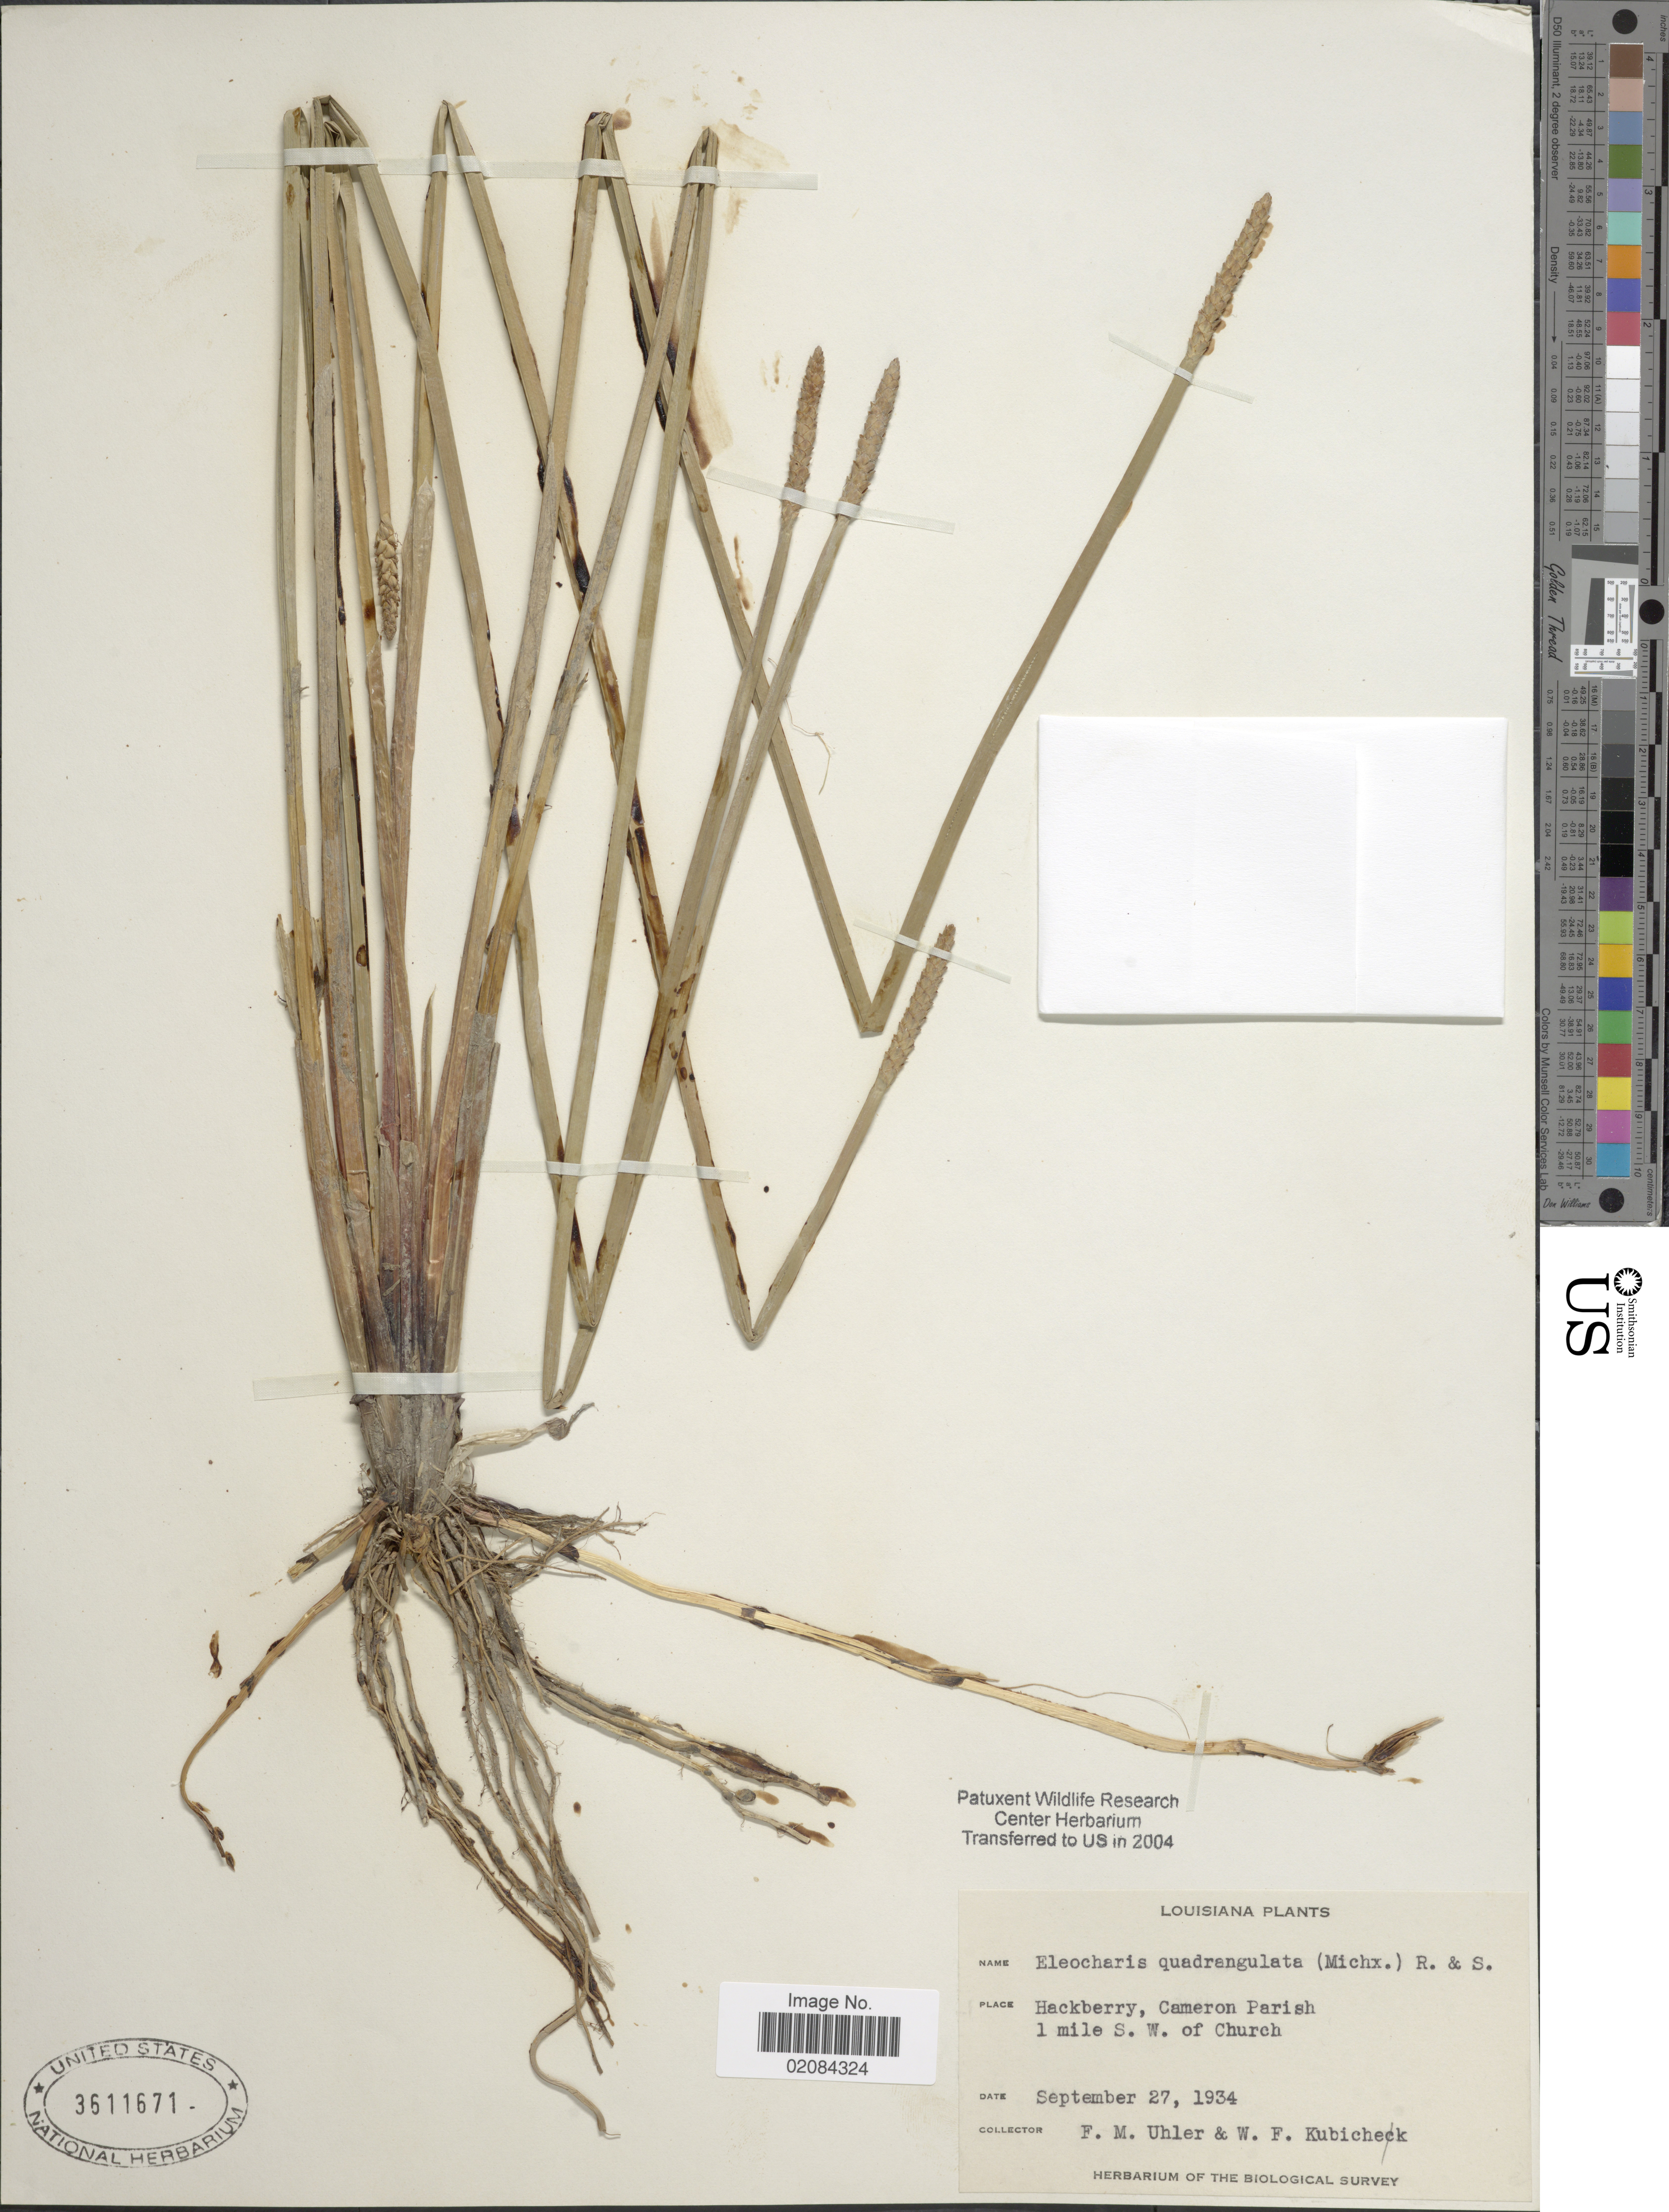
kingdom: Plantae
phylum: Tracheophyta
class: Liliopsida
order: Poales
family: Cyperaceae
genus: Eleocharis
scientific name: Eleocharis quadrangulata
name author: (Michx.) Roem. & Schult.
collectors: F. M. Uhler & W. Kubichek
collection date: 1934-09-27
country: Afghanistan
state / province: Baghlan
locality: Hackberry, Cameron Parish, 1 miles S.W. of Church.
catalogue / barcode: US 3611671